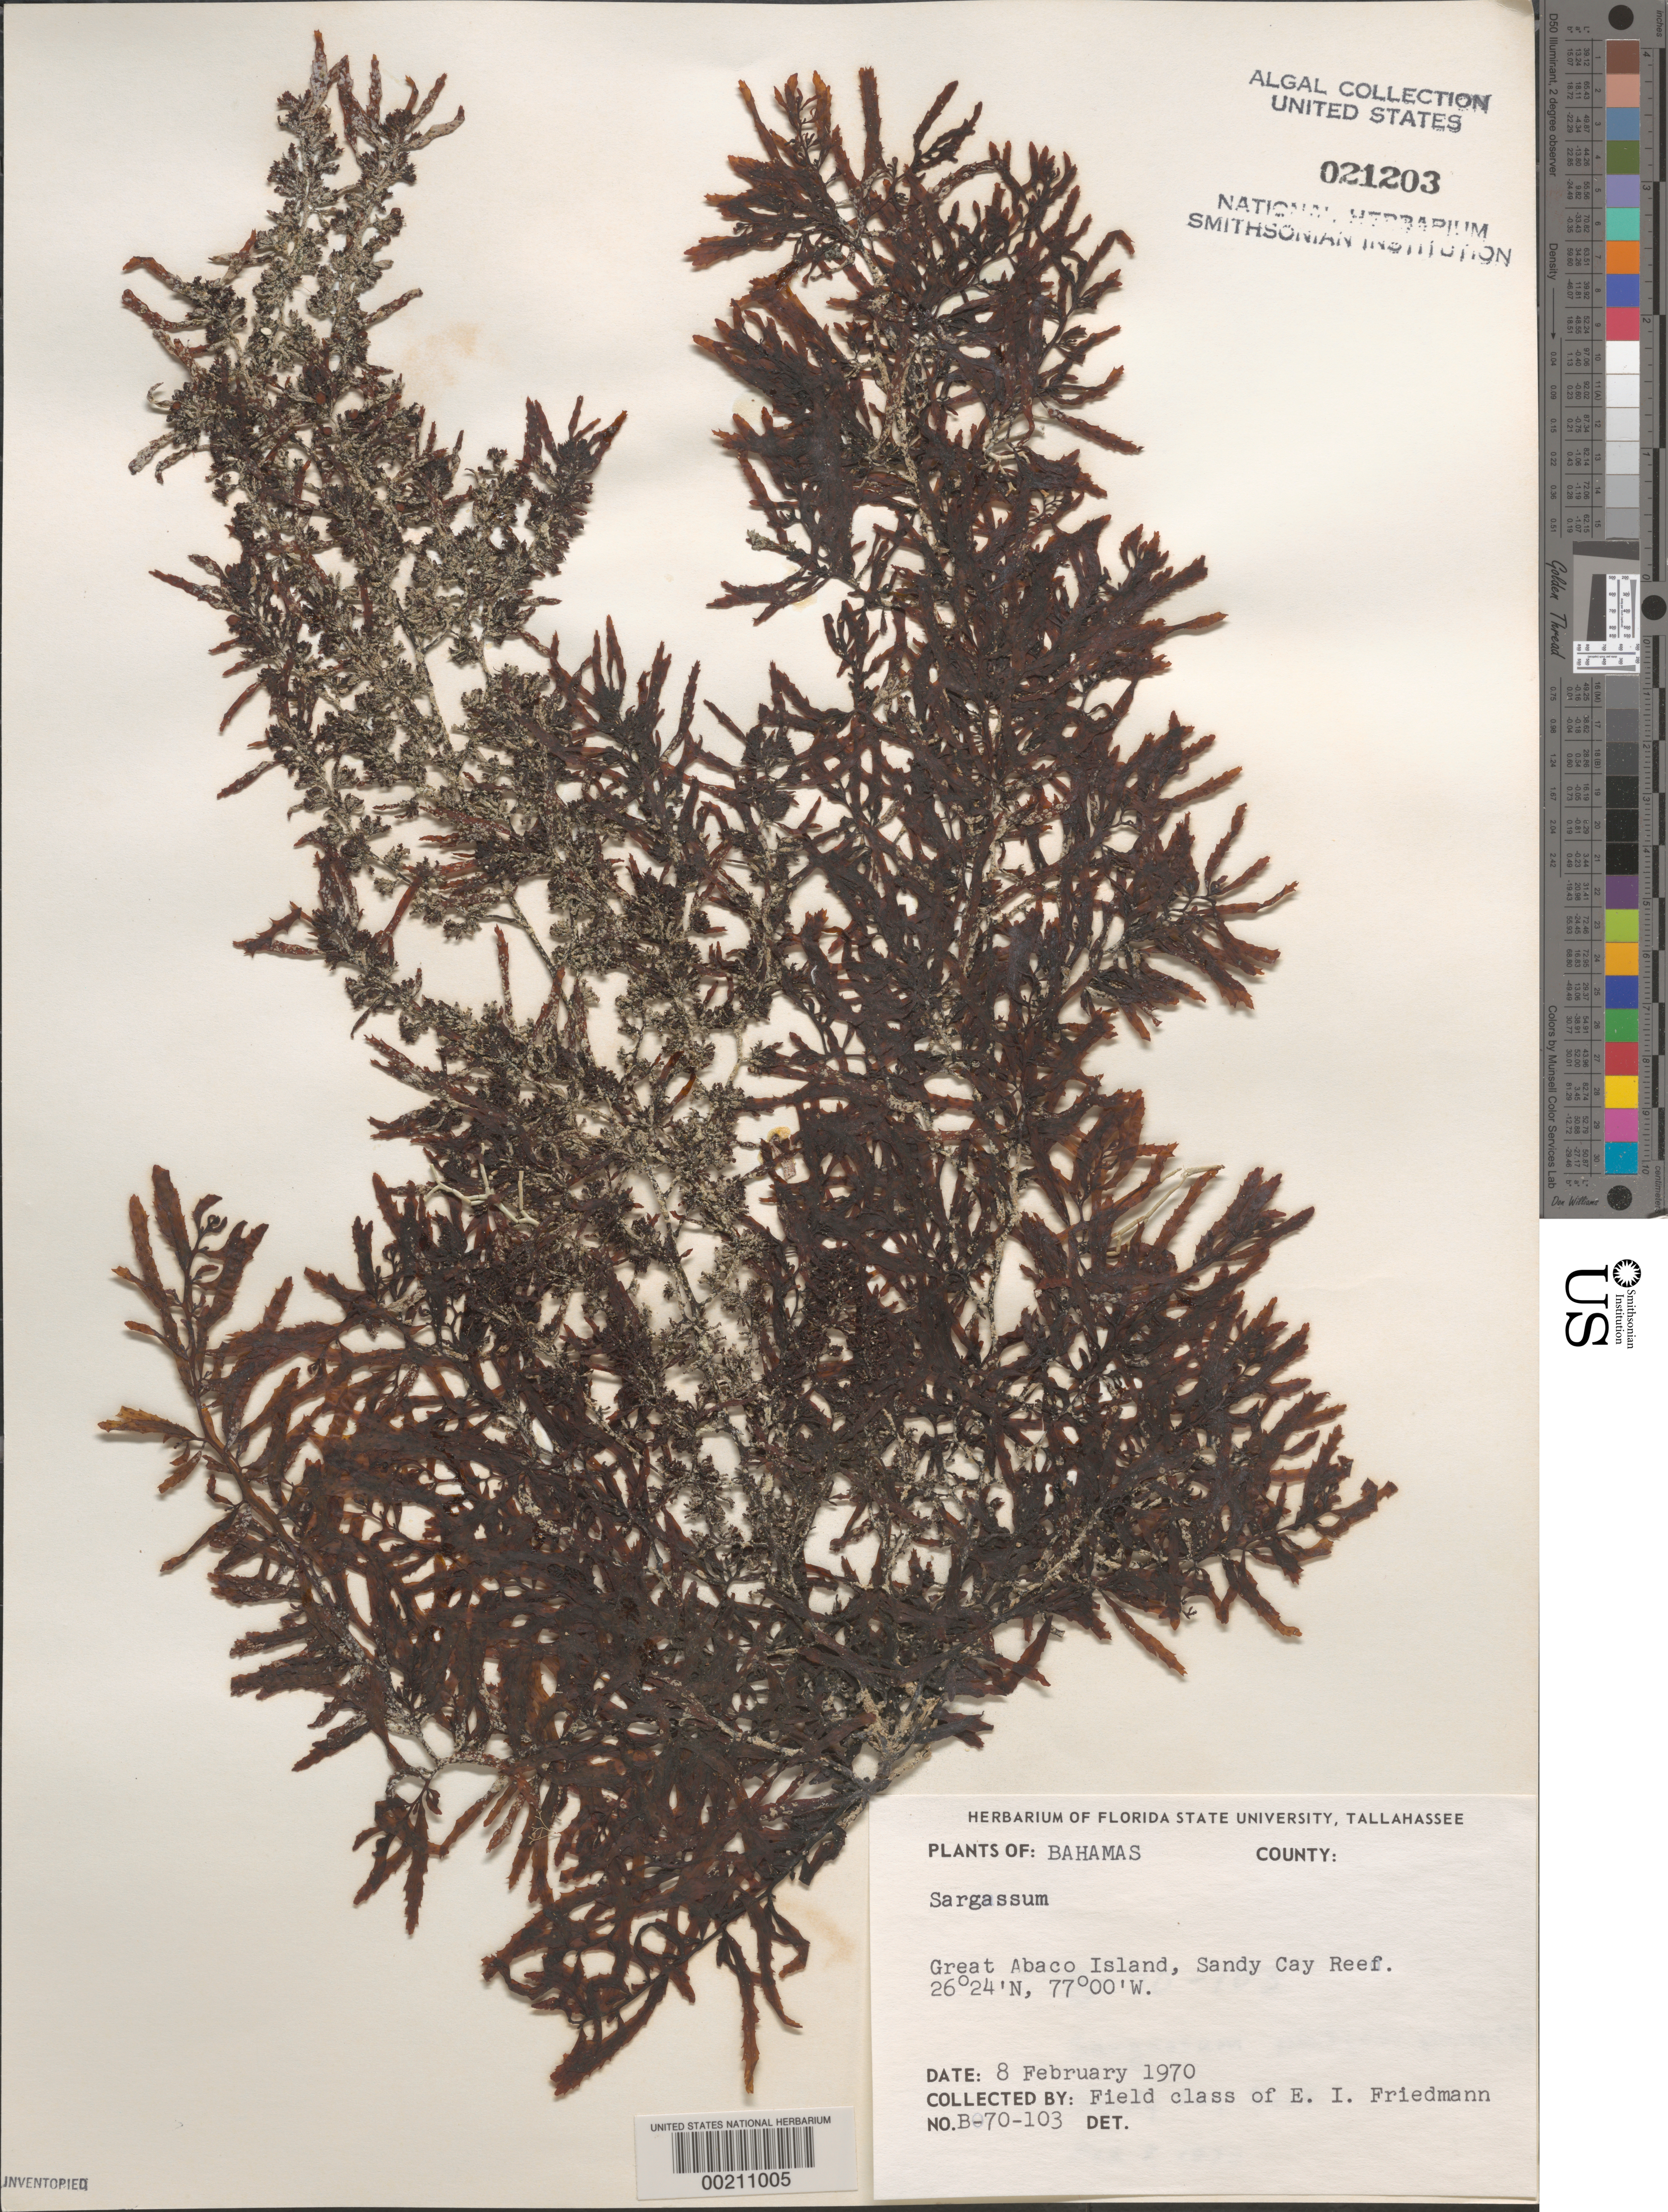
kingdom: Chromista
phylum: Ochrophyta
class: Phaeophyceae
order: Fucales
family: Sargassaceae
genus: Sargassum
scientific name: Sargassum sp.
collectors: E. Friedmann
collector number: B-70-103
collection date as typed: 08 Feb 1970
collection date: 1970-02-08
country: Bahamas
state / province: Abaco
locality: Sandy cay reef, great abaco island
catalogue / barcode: US 21203